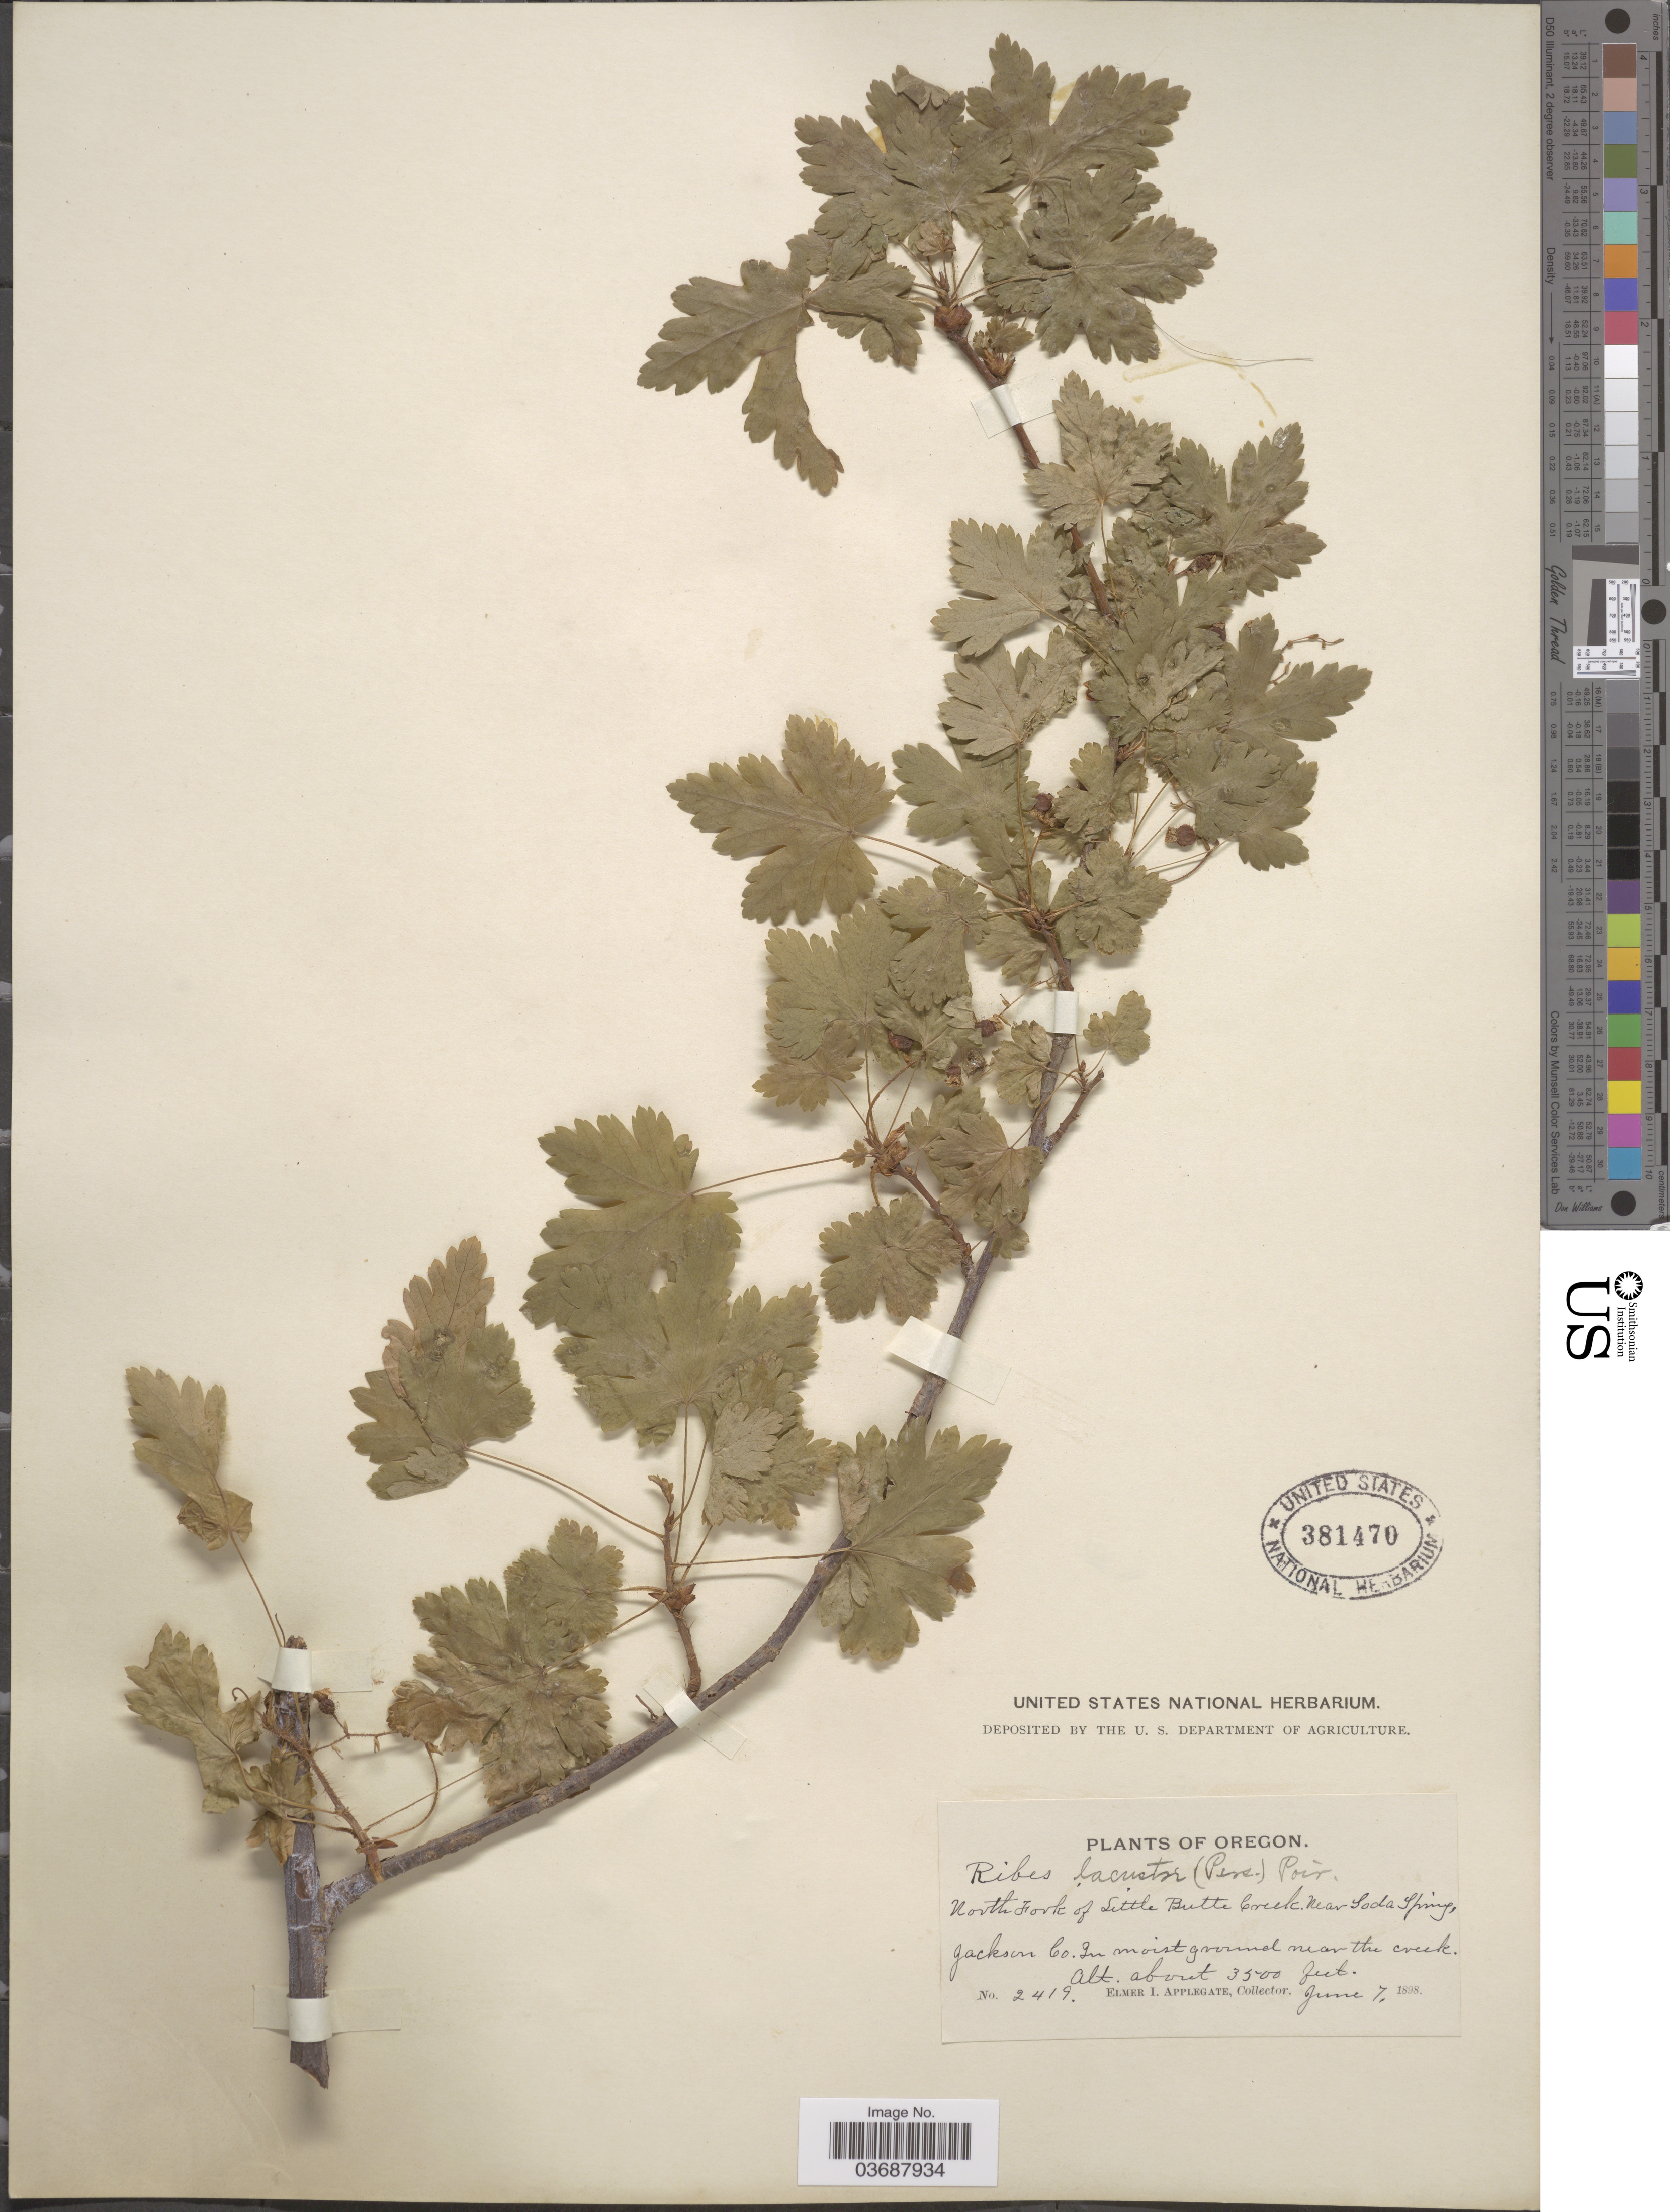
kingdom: Plantae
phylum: Tracheophyta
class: Magnoliopsida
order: Saxifragales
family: Grossulariaceae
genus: Ribes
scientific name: Ribes lacustre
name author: (Pers.) Poir.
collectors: E. I. Applegate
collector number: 2419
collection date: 1898-06-07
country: United States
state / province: Oregon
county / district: Jackson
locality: North Fork of Little Butte Creek. Near Soda Spring, Jackson Co.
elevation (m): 1067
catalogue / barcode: US 381470